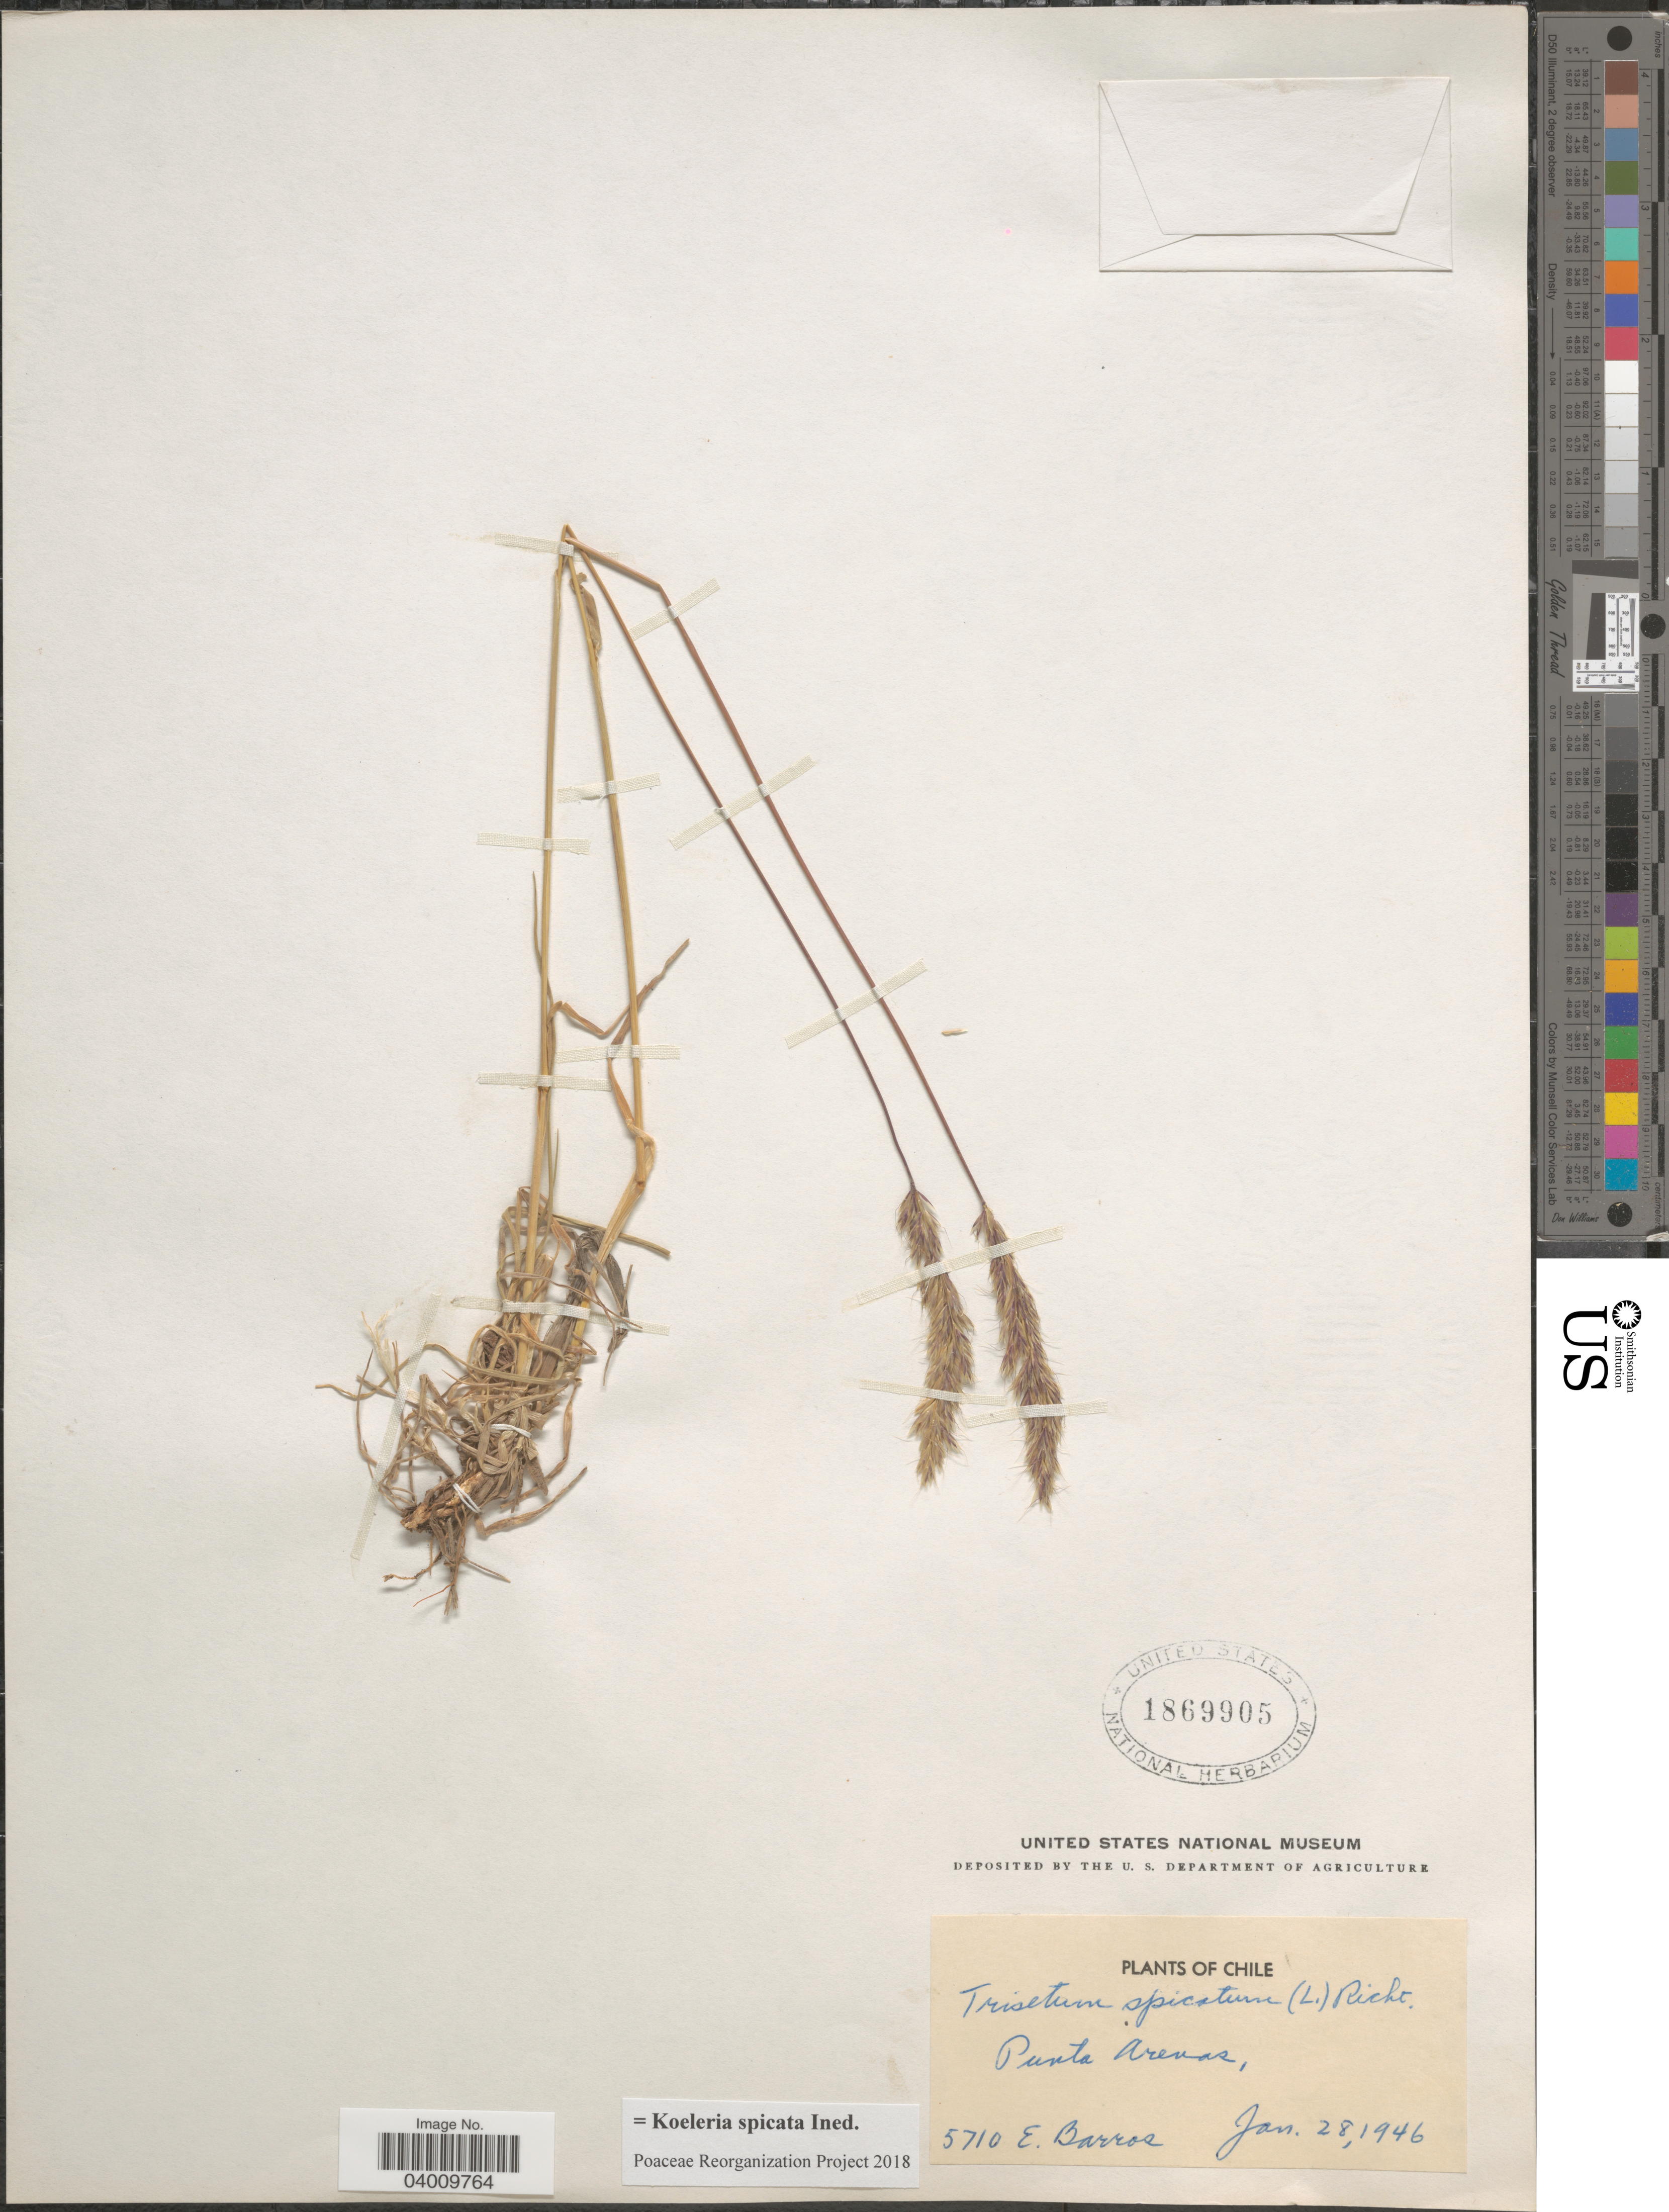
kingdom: Plantae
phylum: Tracheophyta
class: Liliopsida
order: Poales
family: Poaceae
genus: Koeleria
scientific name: Koeleria spicata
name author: (L.) Barberá et al.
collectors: E. Barros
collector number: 5710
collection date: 1946-01-28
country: Chile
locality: Punta Arenas.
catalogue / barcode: US 1869905